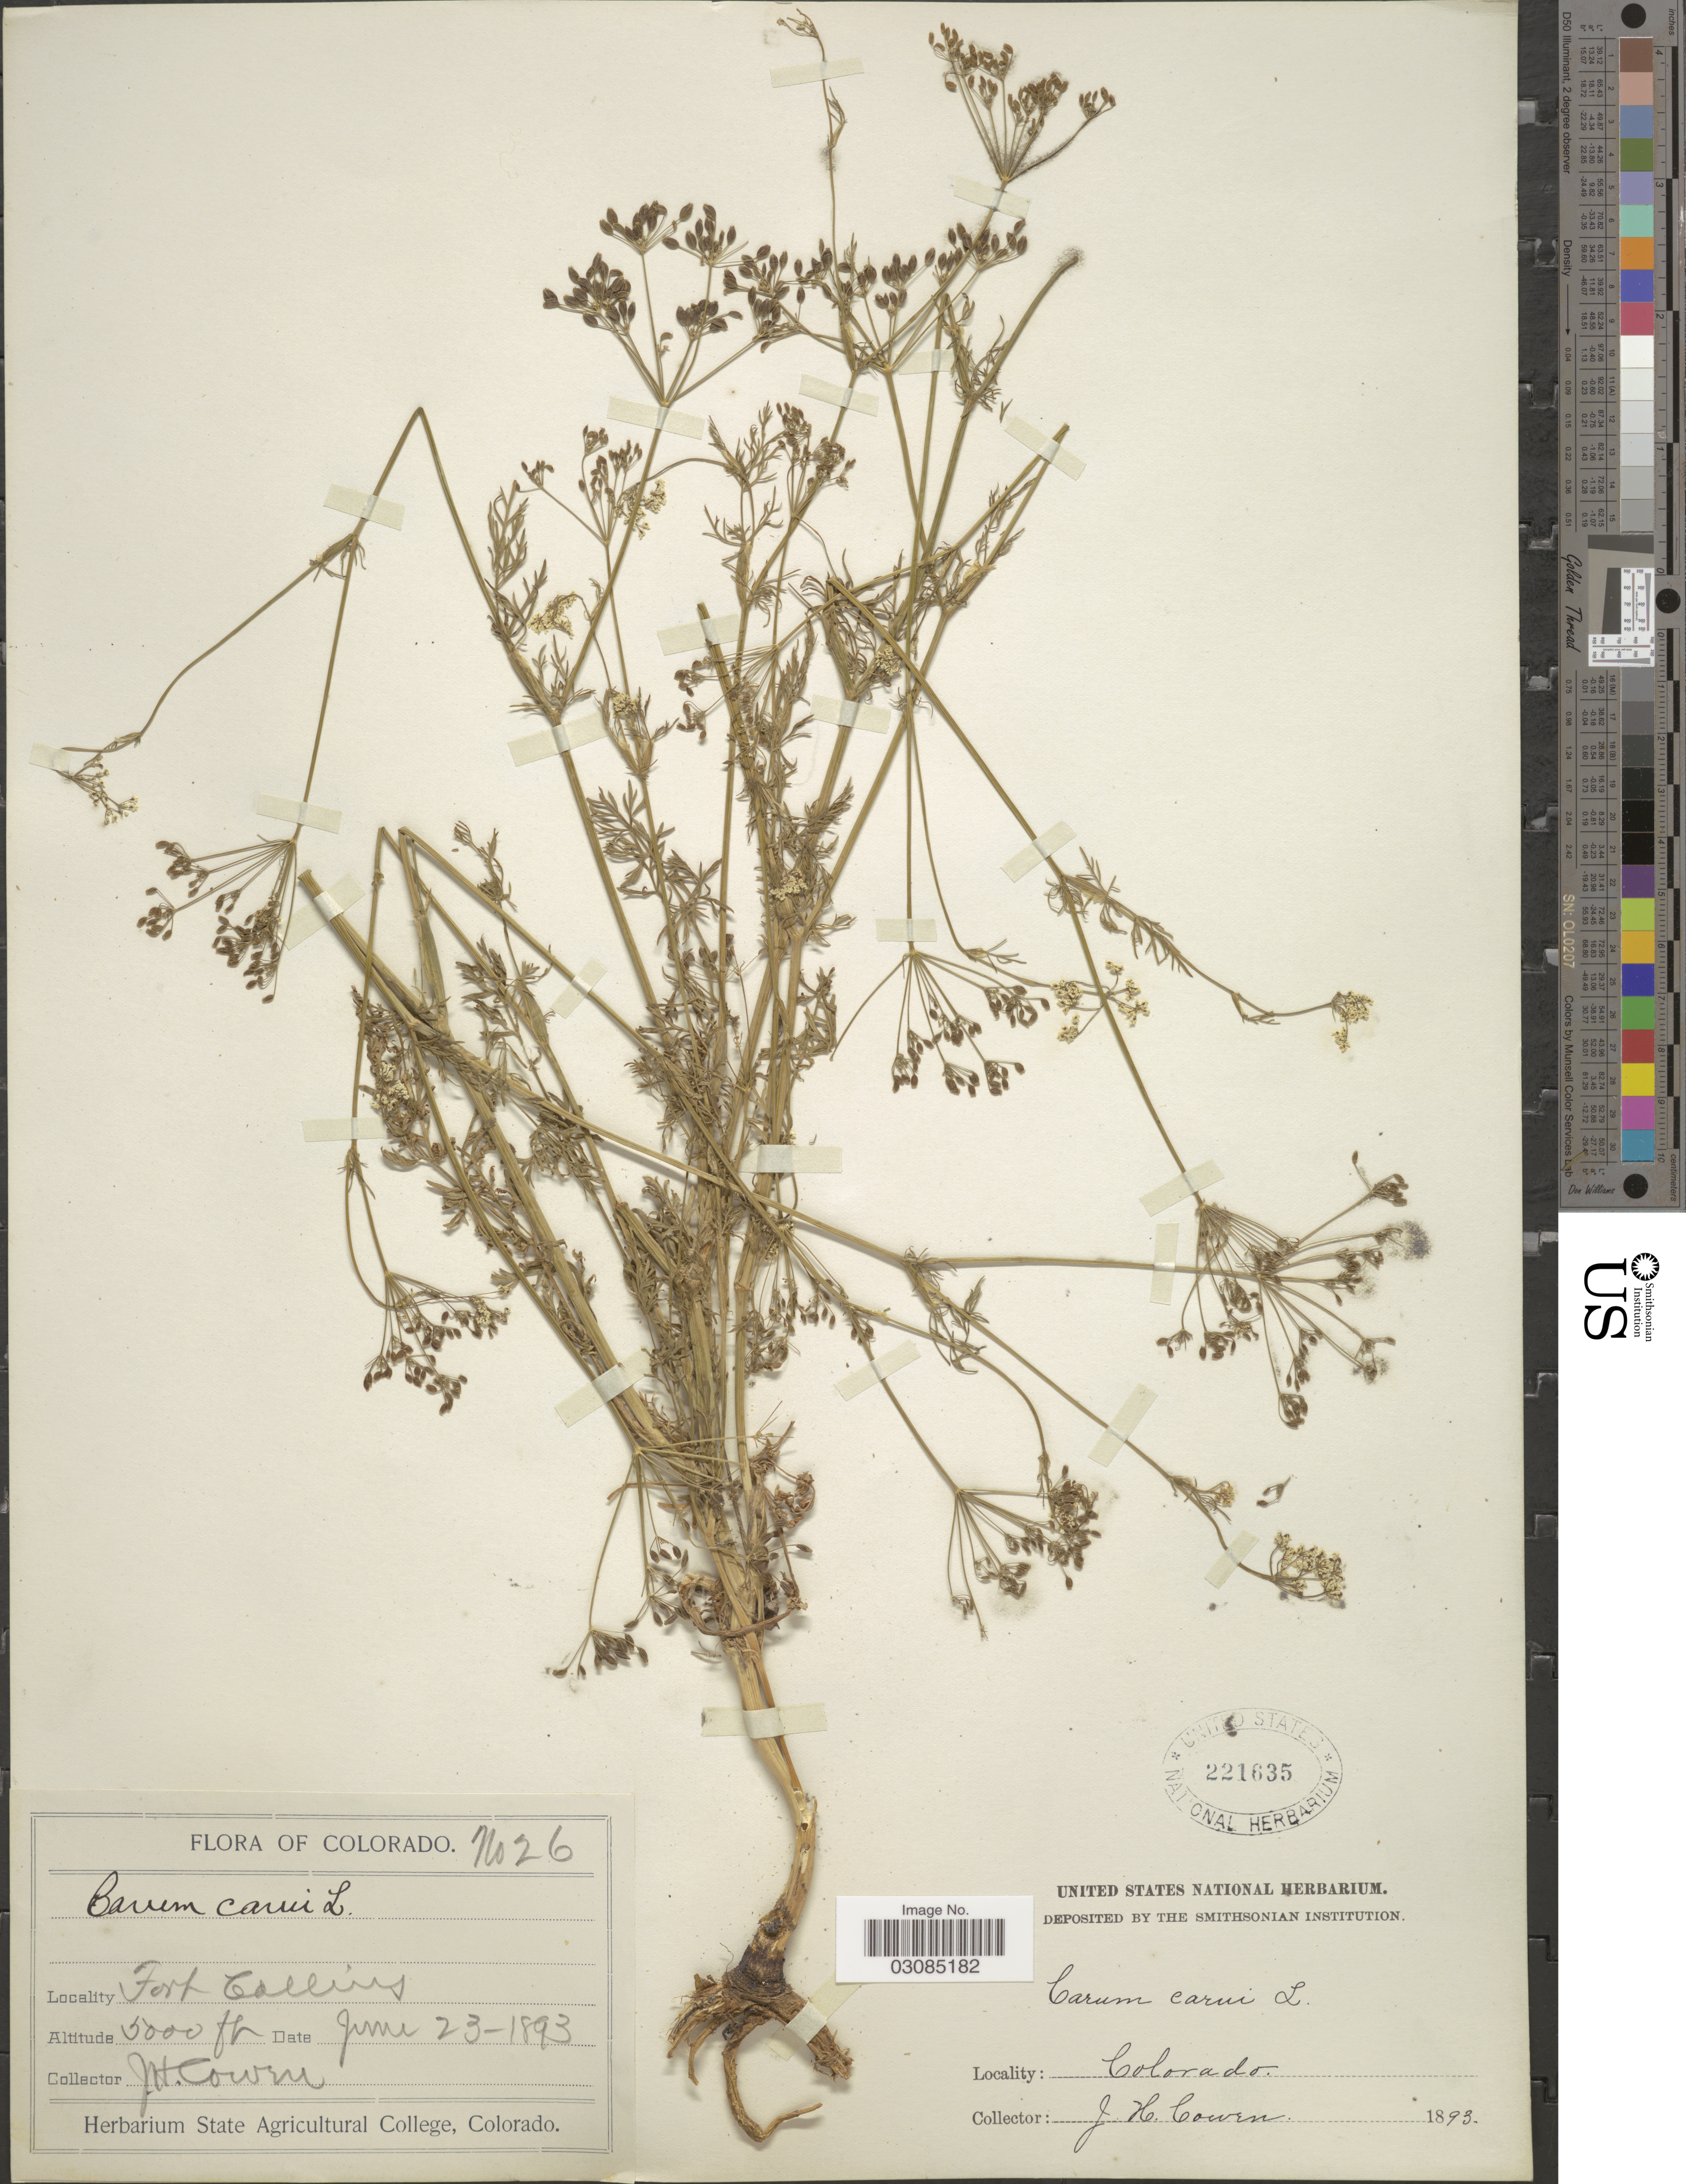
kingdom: Plantae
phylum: Tracheophyta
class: Magnoliopsida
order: Apiales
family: Apiaceae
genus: Carum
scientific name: Carum carvi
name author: L.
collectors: J. H. Cowen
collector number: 26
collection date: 1893-06-23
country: United States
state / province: Colorado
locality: Fort Collins.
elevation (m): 1524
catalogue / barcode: US 221635